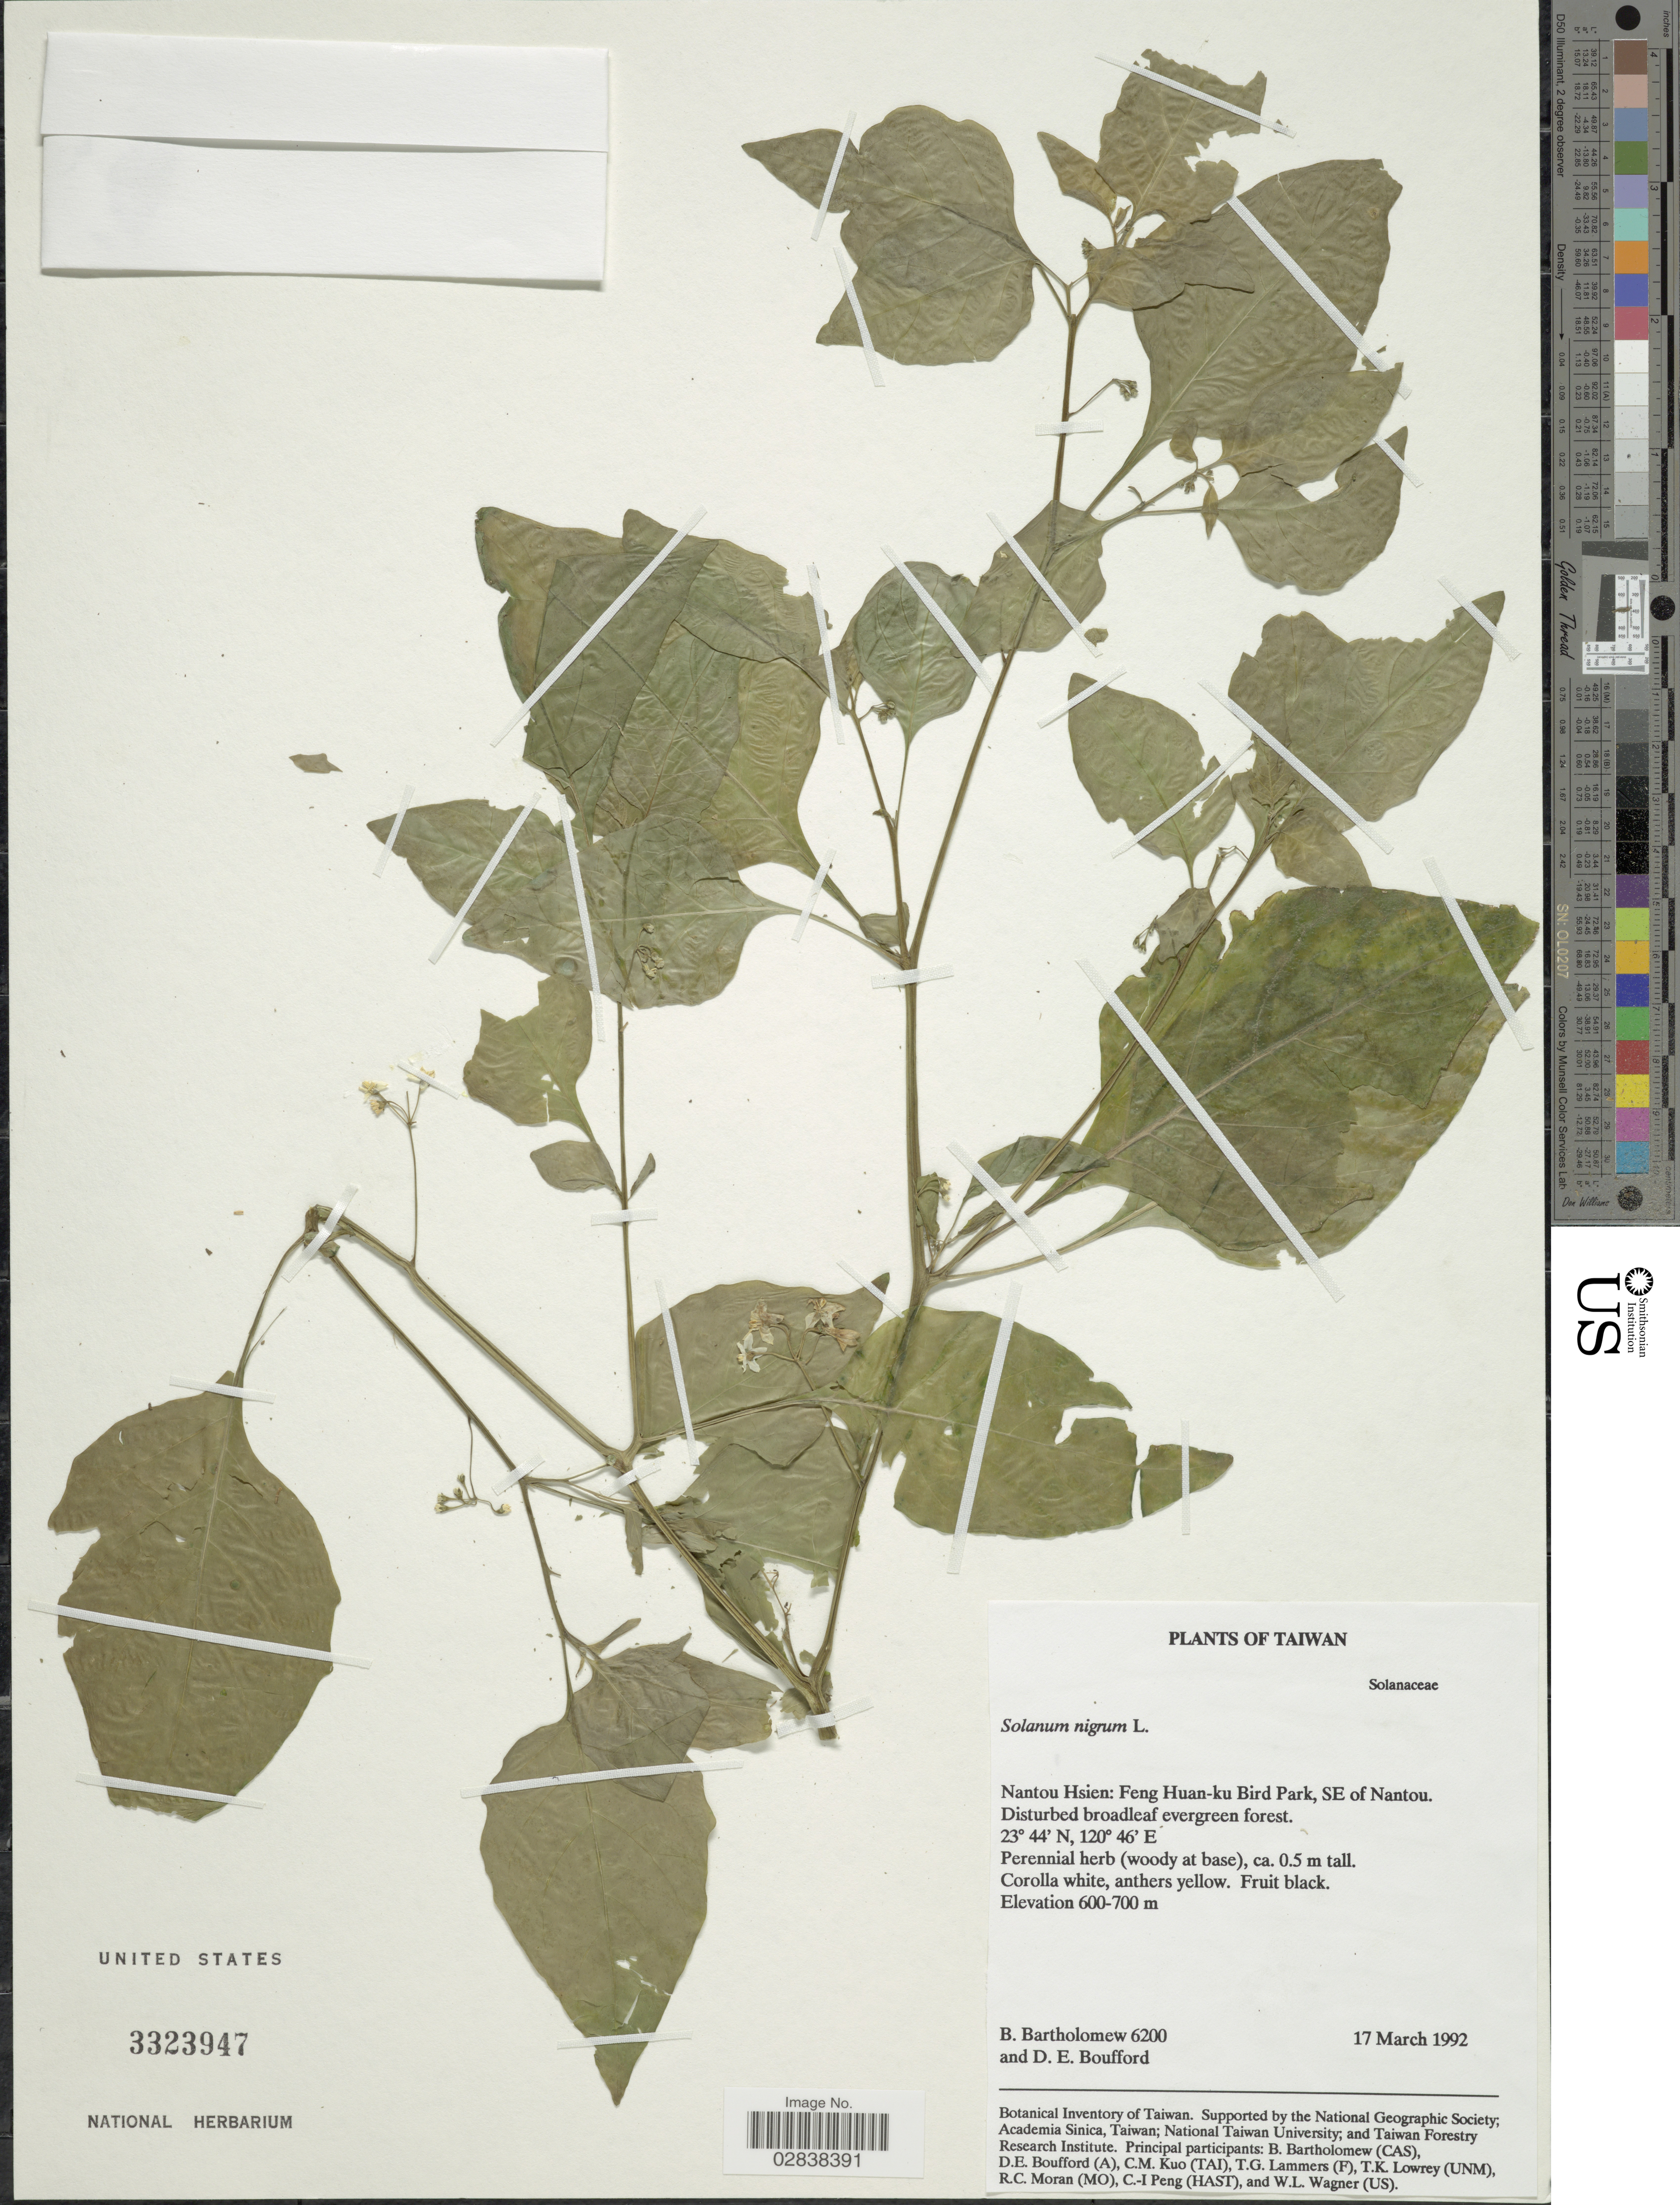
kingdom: Plantae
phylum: Tracheophyta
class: Magnoliopsida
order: Solanales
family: Solanaceae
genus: Solanum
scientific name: Solanum nigrum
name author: L.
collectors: B. Bartholomew & D. E. Boufford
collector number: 6200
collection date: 1992-03-17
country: Taiwan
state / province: Nantou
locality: Nantou Hsien, Feng Huan-ke Bird Park, SE of Nantou.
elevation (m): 600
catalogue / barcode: US 3323947